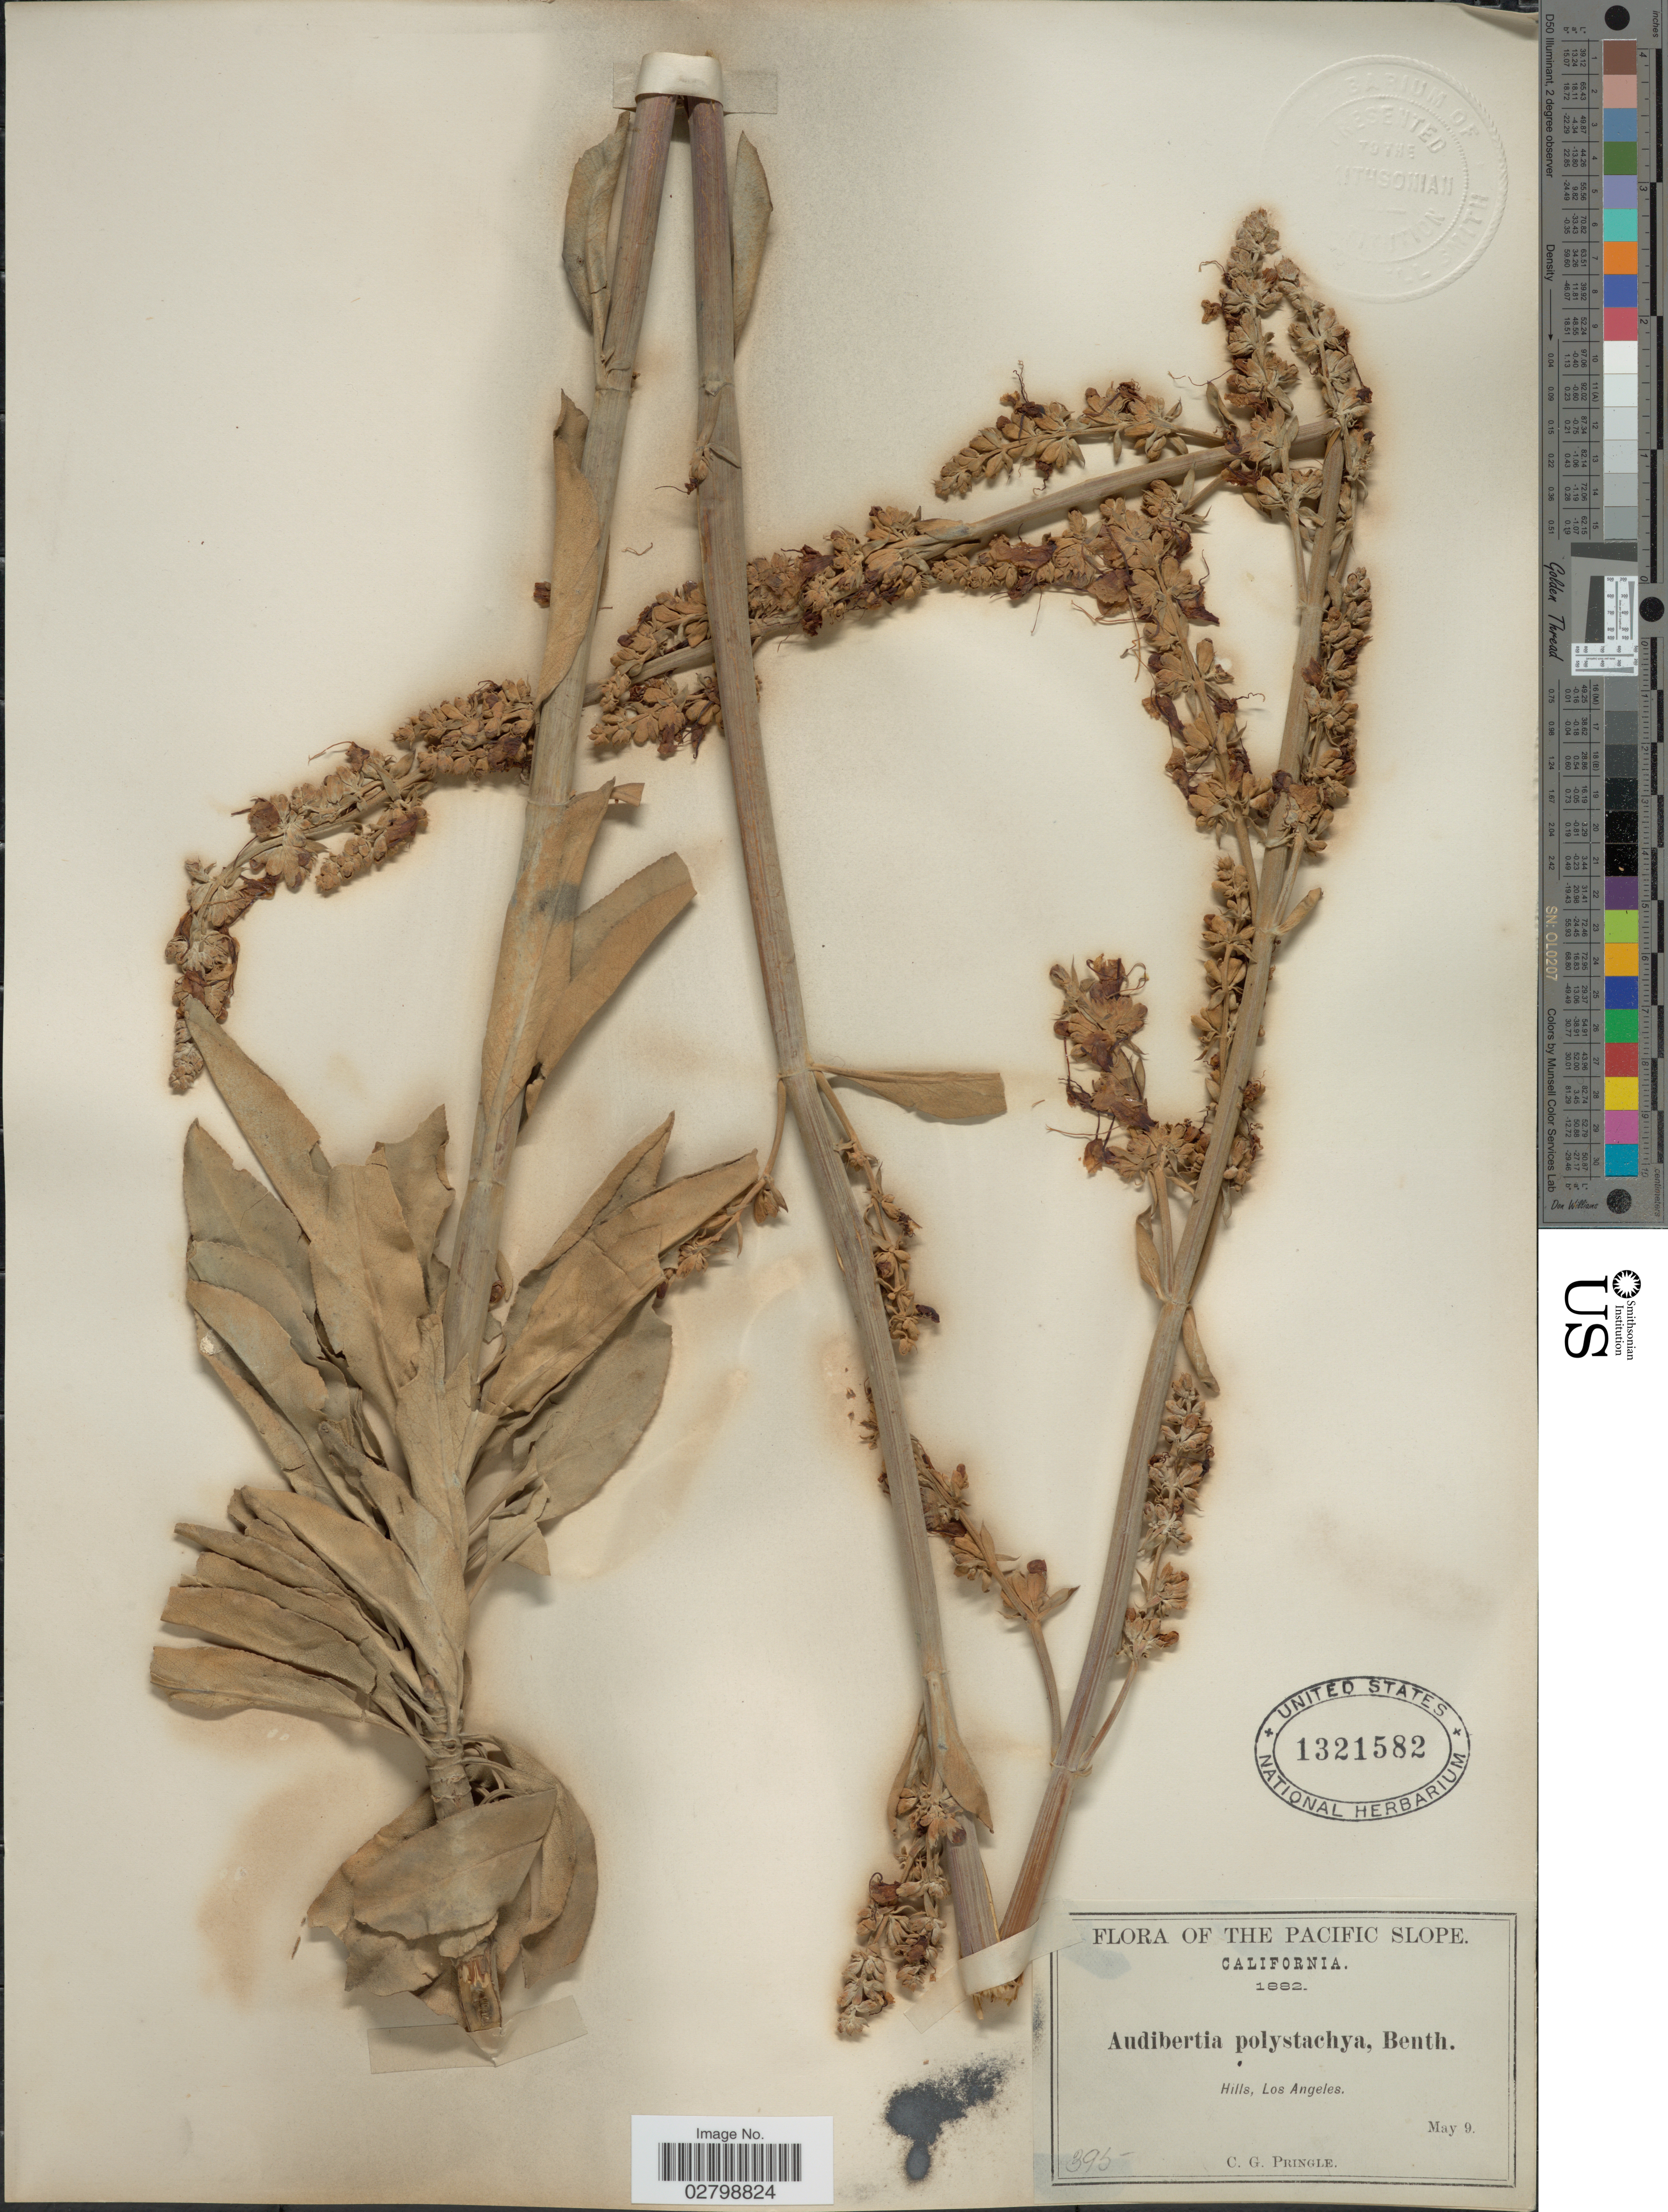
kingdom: Plantae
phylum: Tracheophyta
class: Magnoliopsida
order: Lamiales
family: Lamiaceae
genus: Salvia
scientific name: Salvia apiana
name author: Jeps.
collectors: C. G. Pringle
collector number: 395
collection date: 1882-05-09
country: United States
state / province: California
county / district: Los Angeles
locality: Pacific Slope. Hills, Los Angeles.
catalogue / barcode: US 1321582